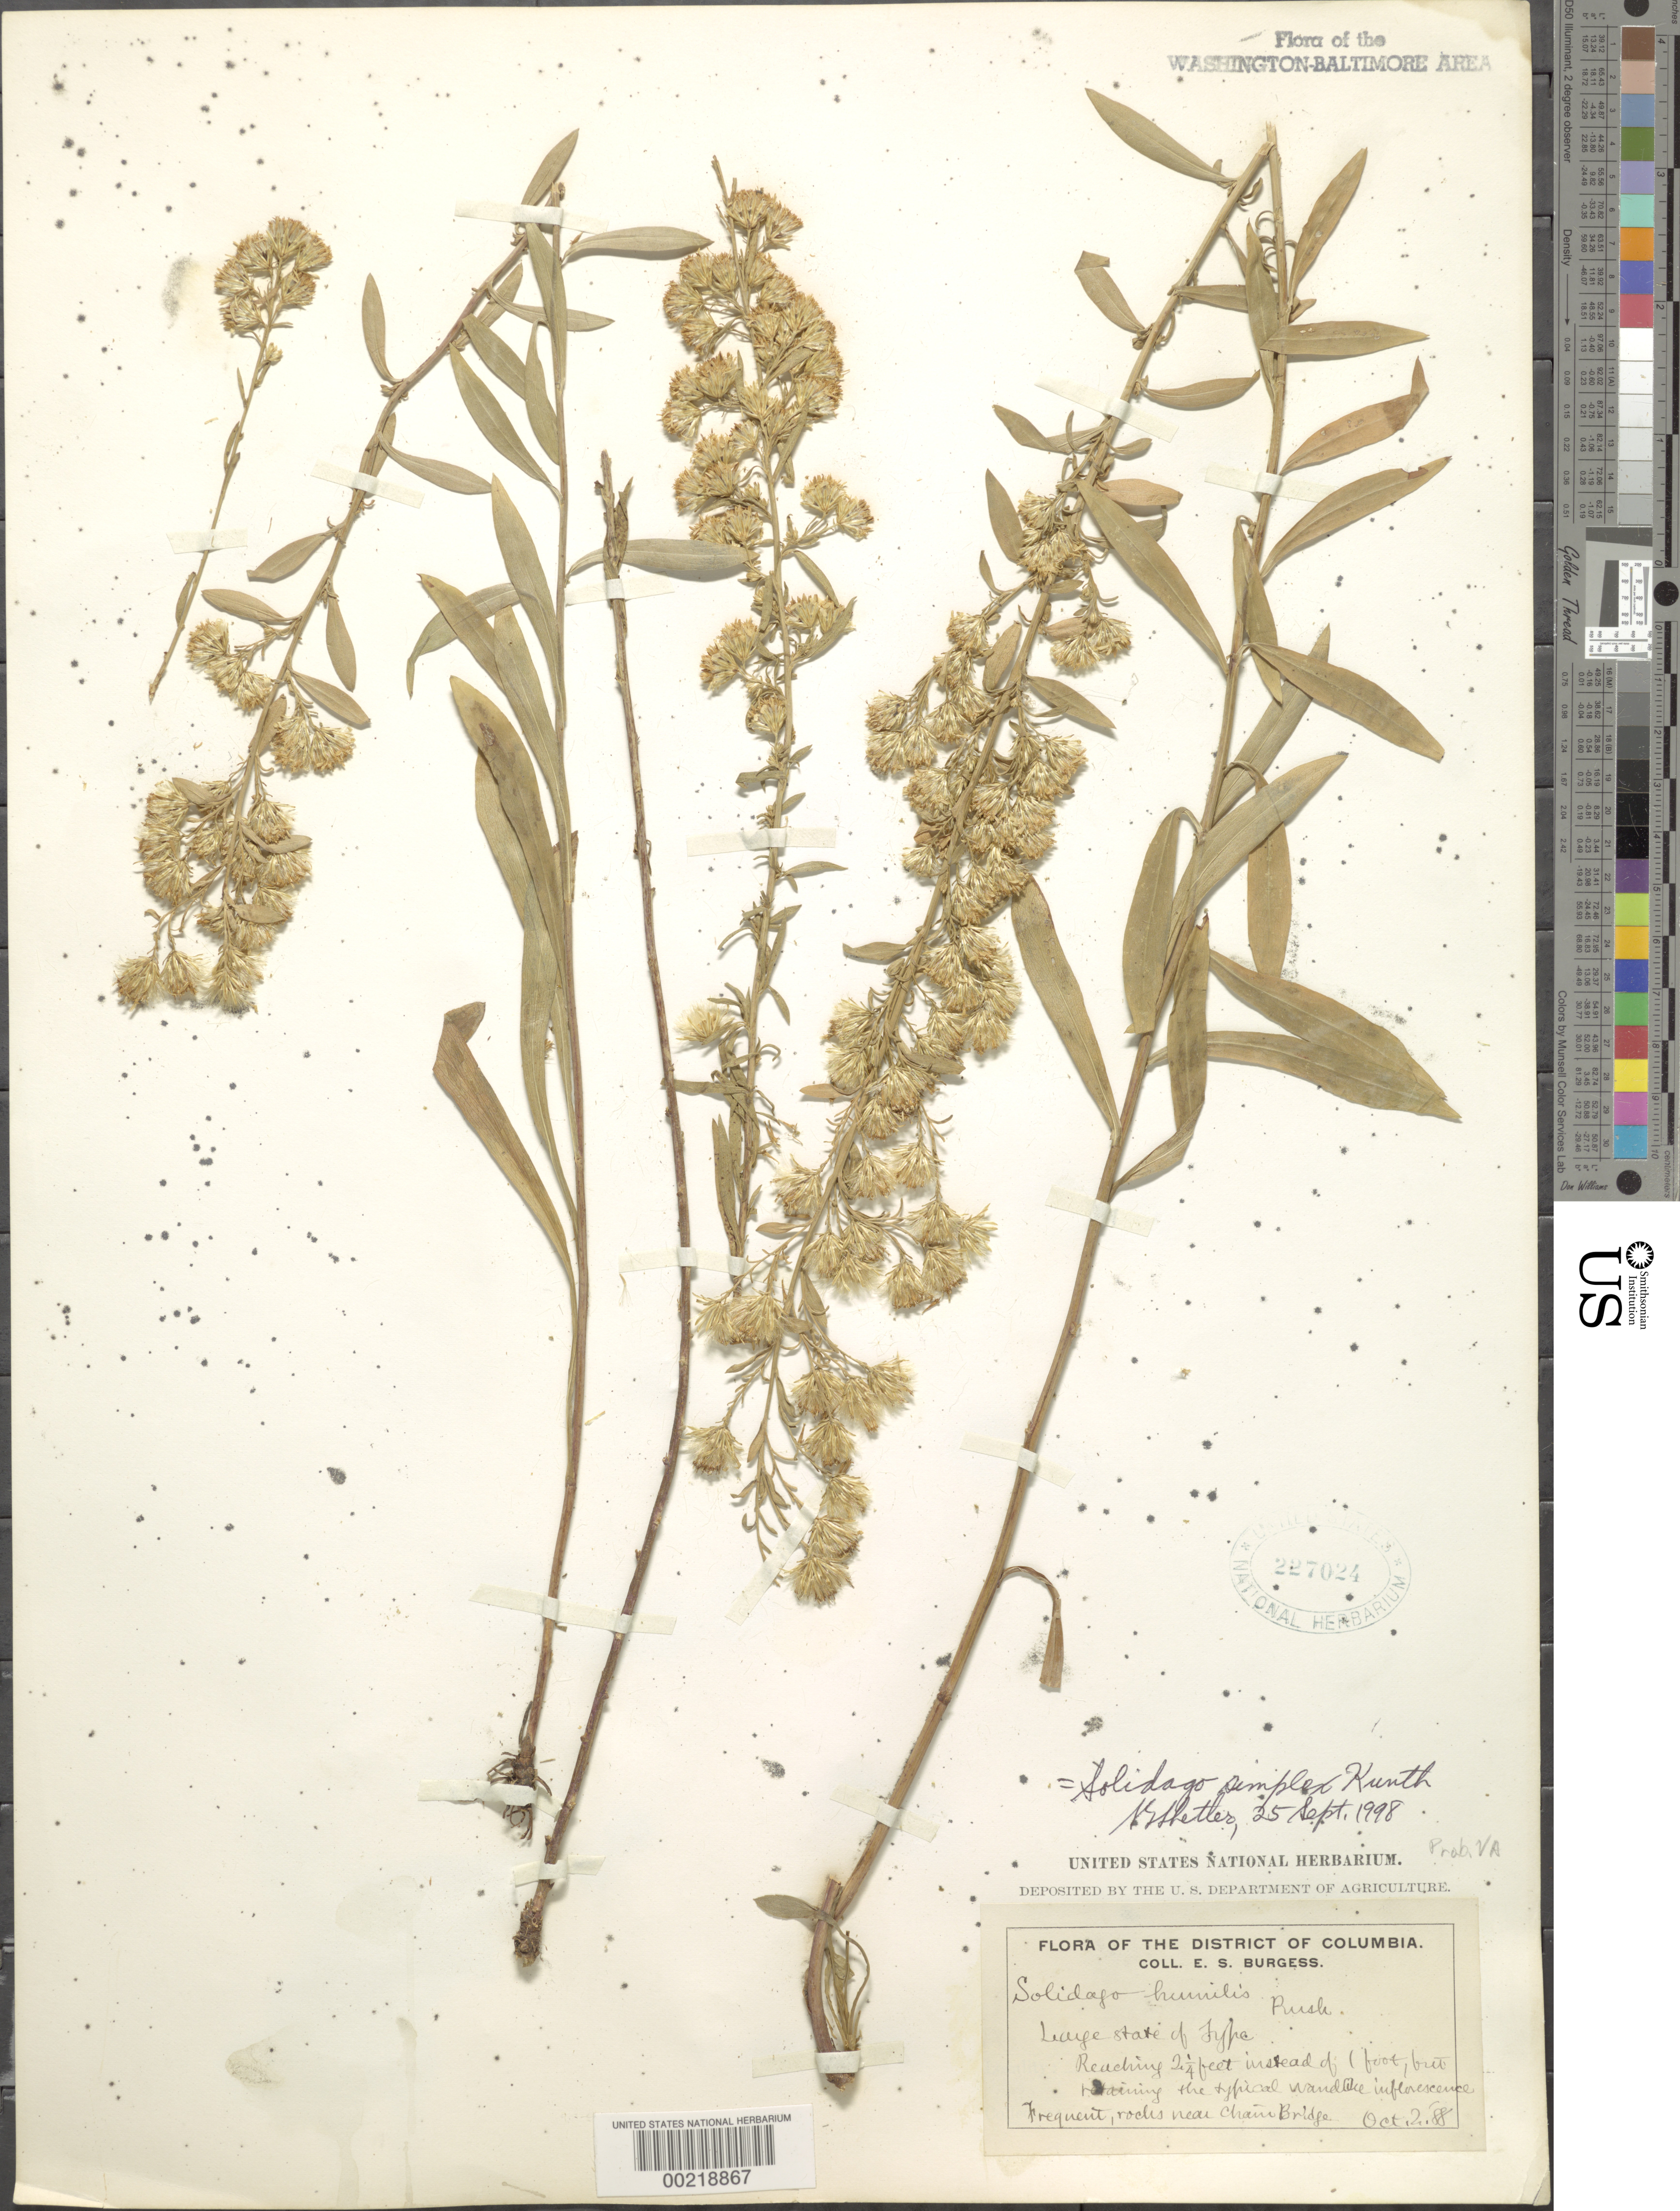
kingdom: Plantae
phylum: Tracheophyta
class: Magnoliopsida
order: Asterales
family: Asteraceae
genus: Solidago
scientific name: Solidago simplex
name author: Kunth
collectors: E. Burgess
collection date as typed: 02 Oct 1888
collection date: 1888-10-02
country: United States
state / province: Virginia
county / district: Arlington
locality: Near Chain Bridge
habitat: Rocks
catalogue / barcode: US 227024